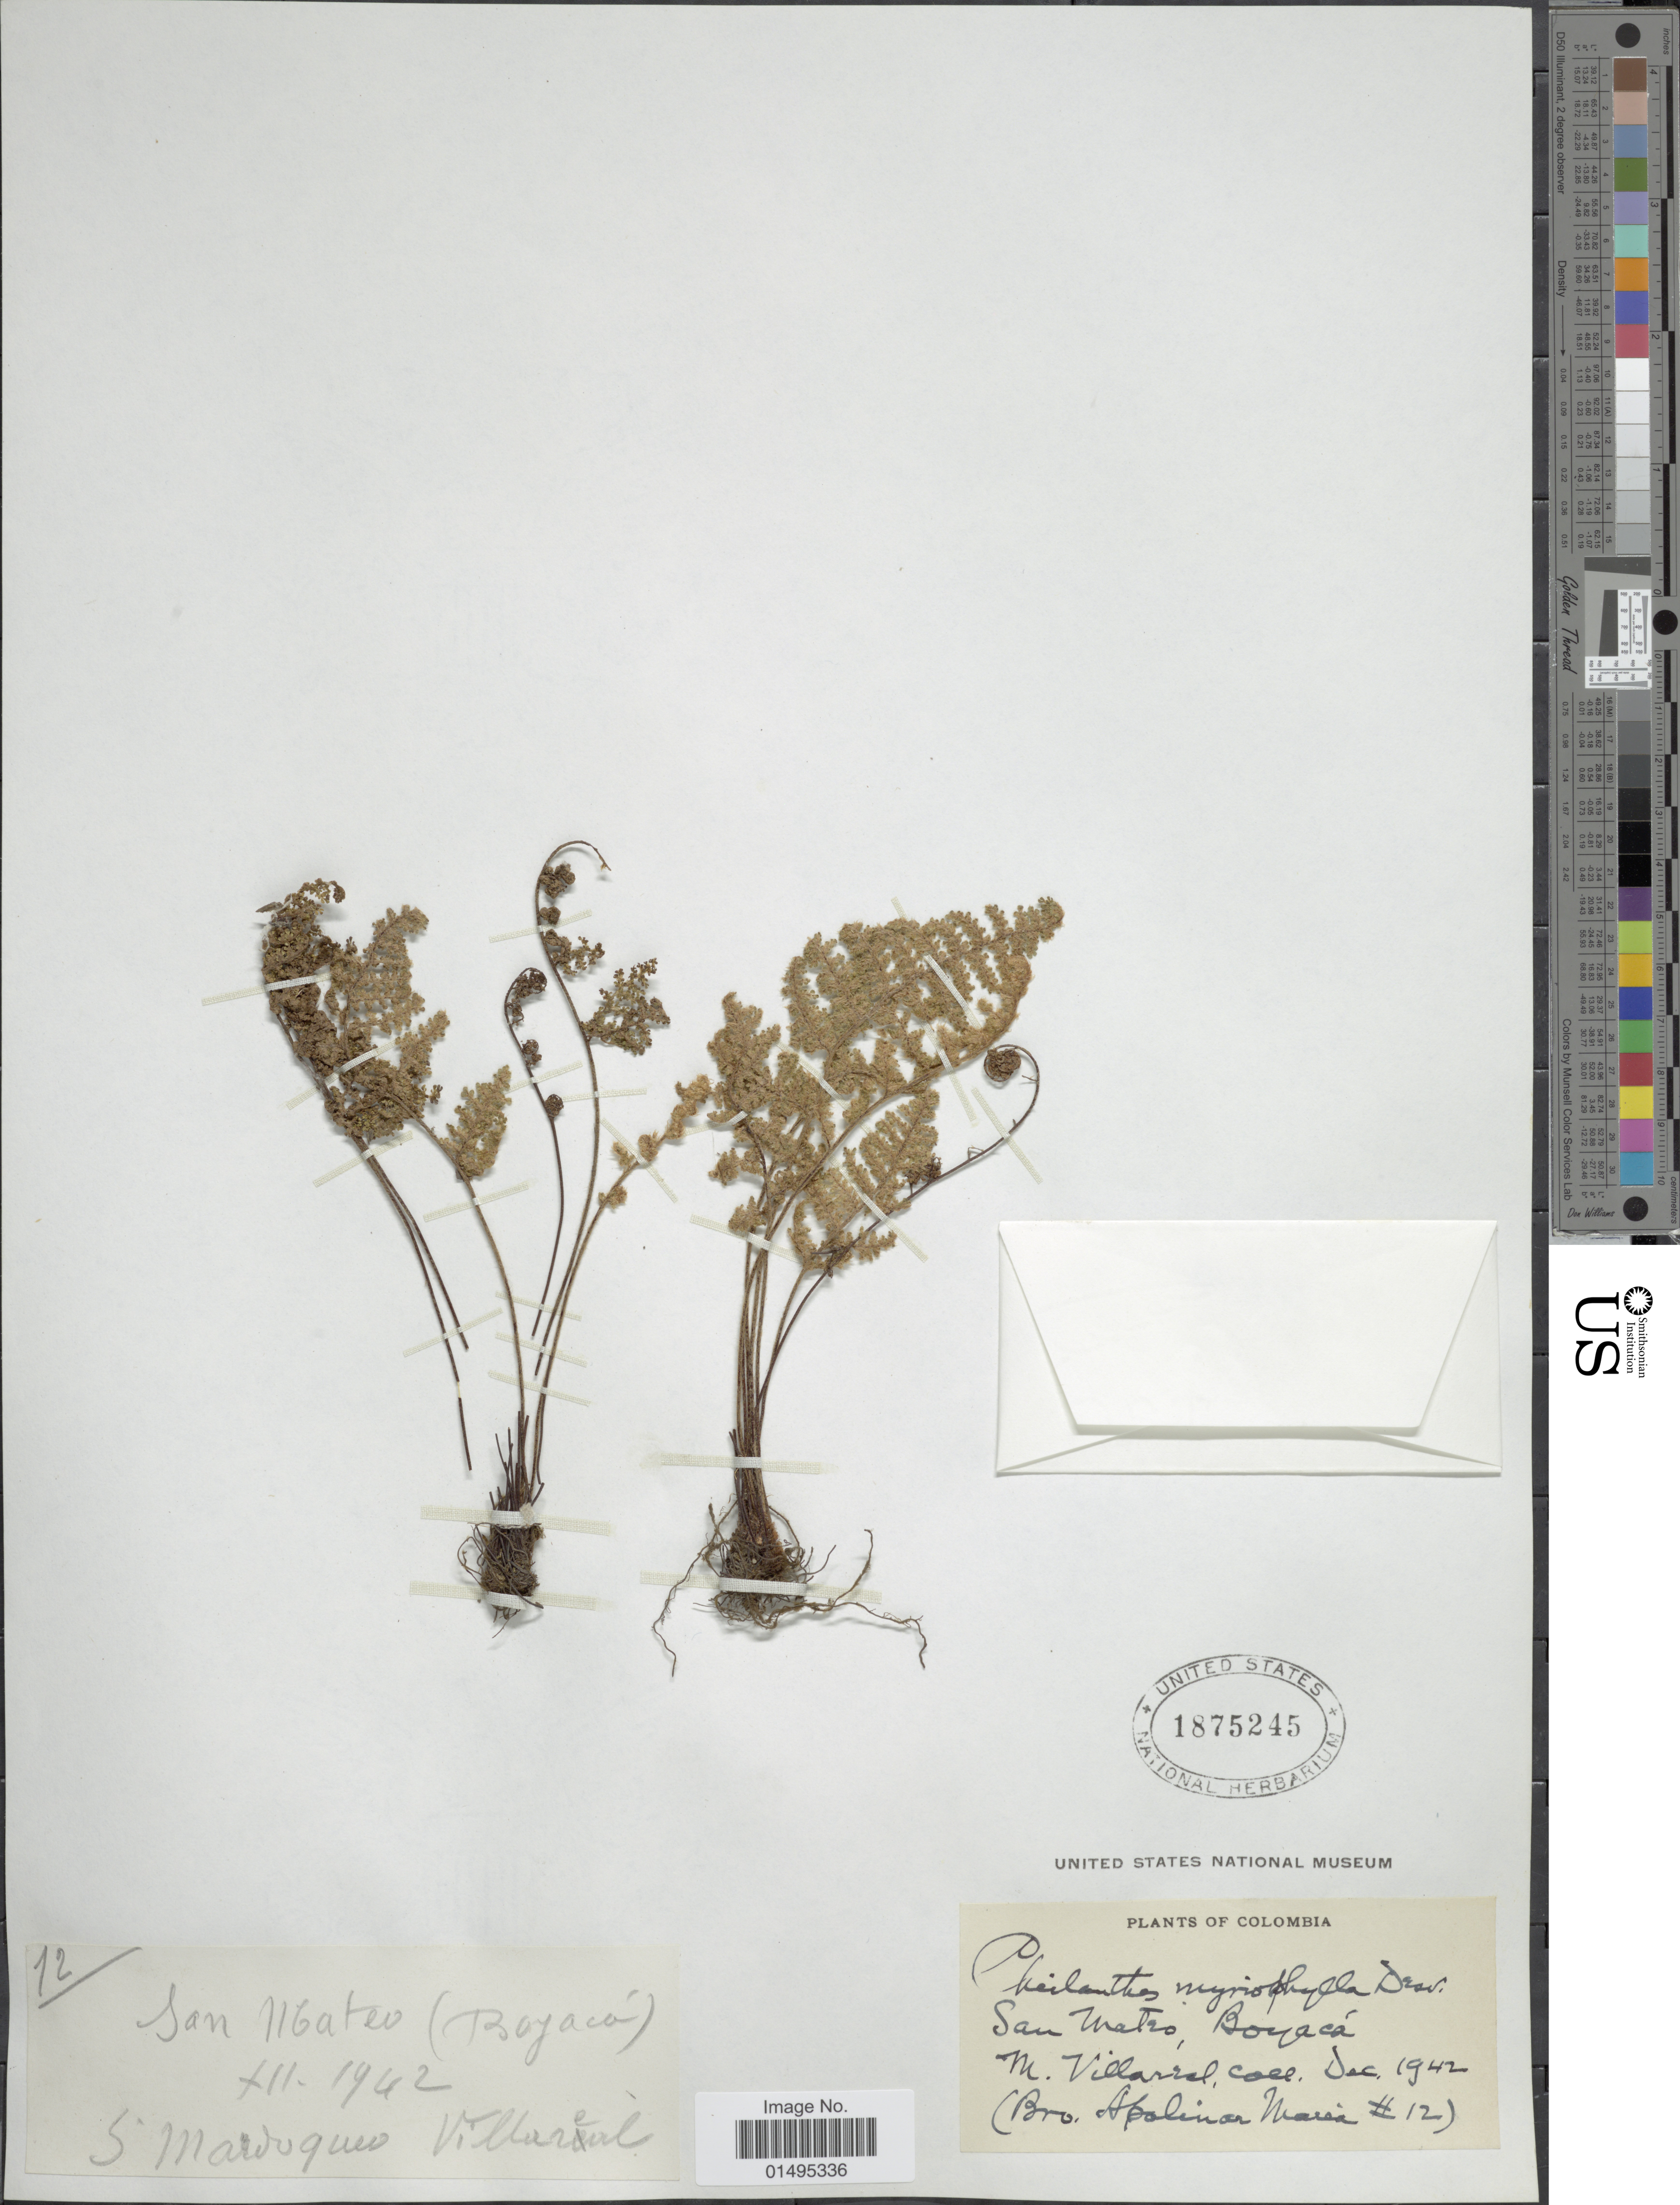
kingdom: Plantae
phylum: Tracheophyta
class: Polypodiopsida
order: Polypodiales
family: Pteridaceae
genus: Myriopteris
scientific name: Myriopteris myriophylla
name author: (Desv.) J. Sm.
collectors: M. Villareal & B. Apolinar-Maria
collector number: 12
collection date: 1942-12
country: Colombia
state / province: Boyacá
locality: Colombia, San Mateo, Boyaca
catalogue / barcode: US 1875245